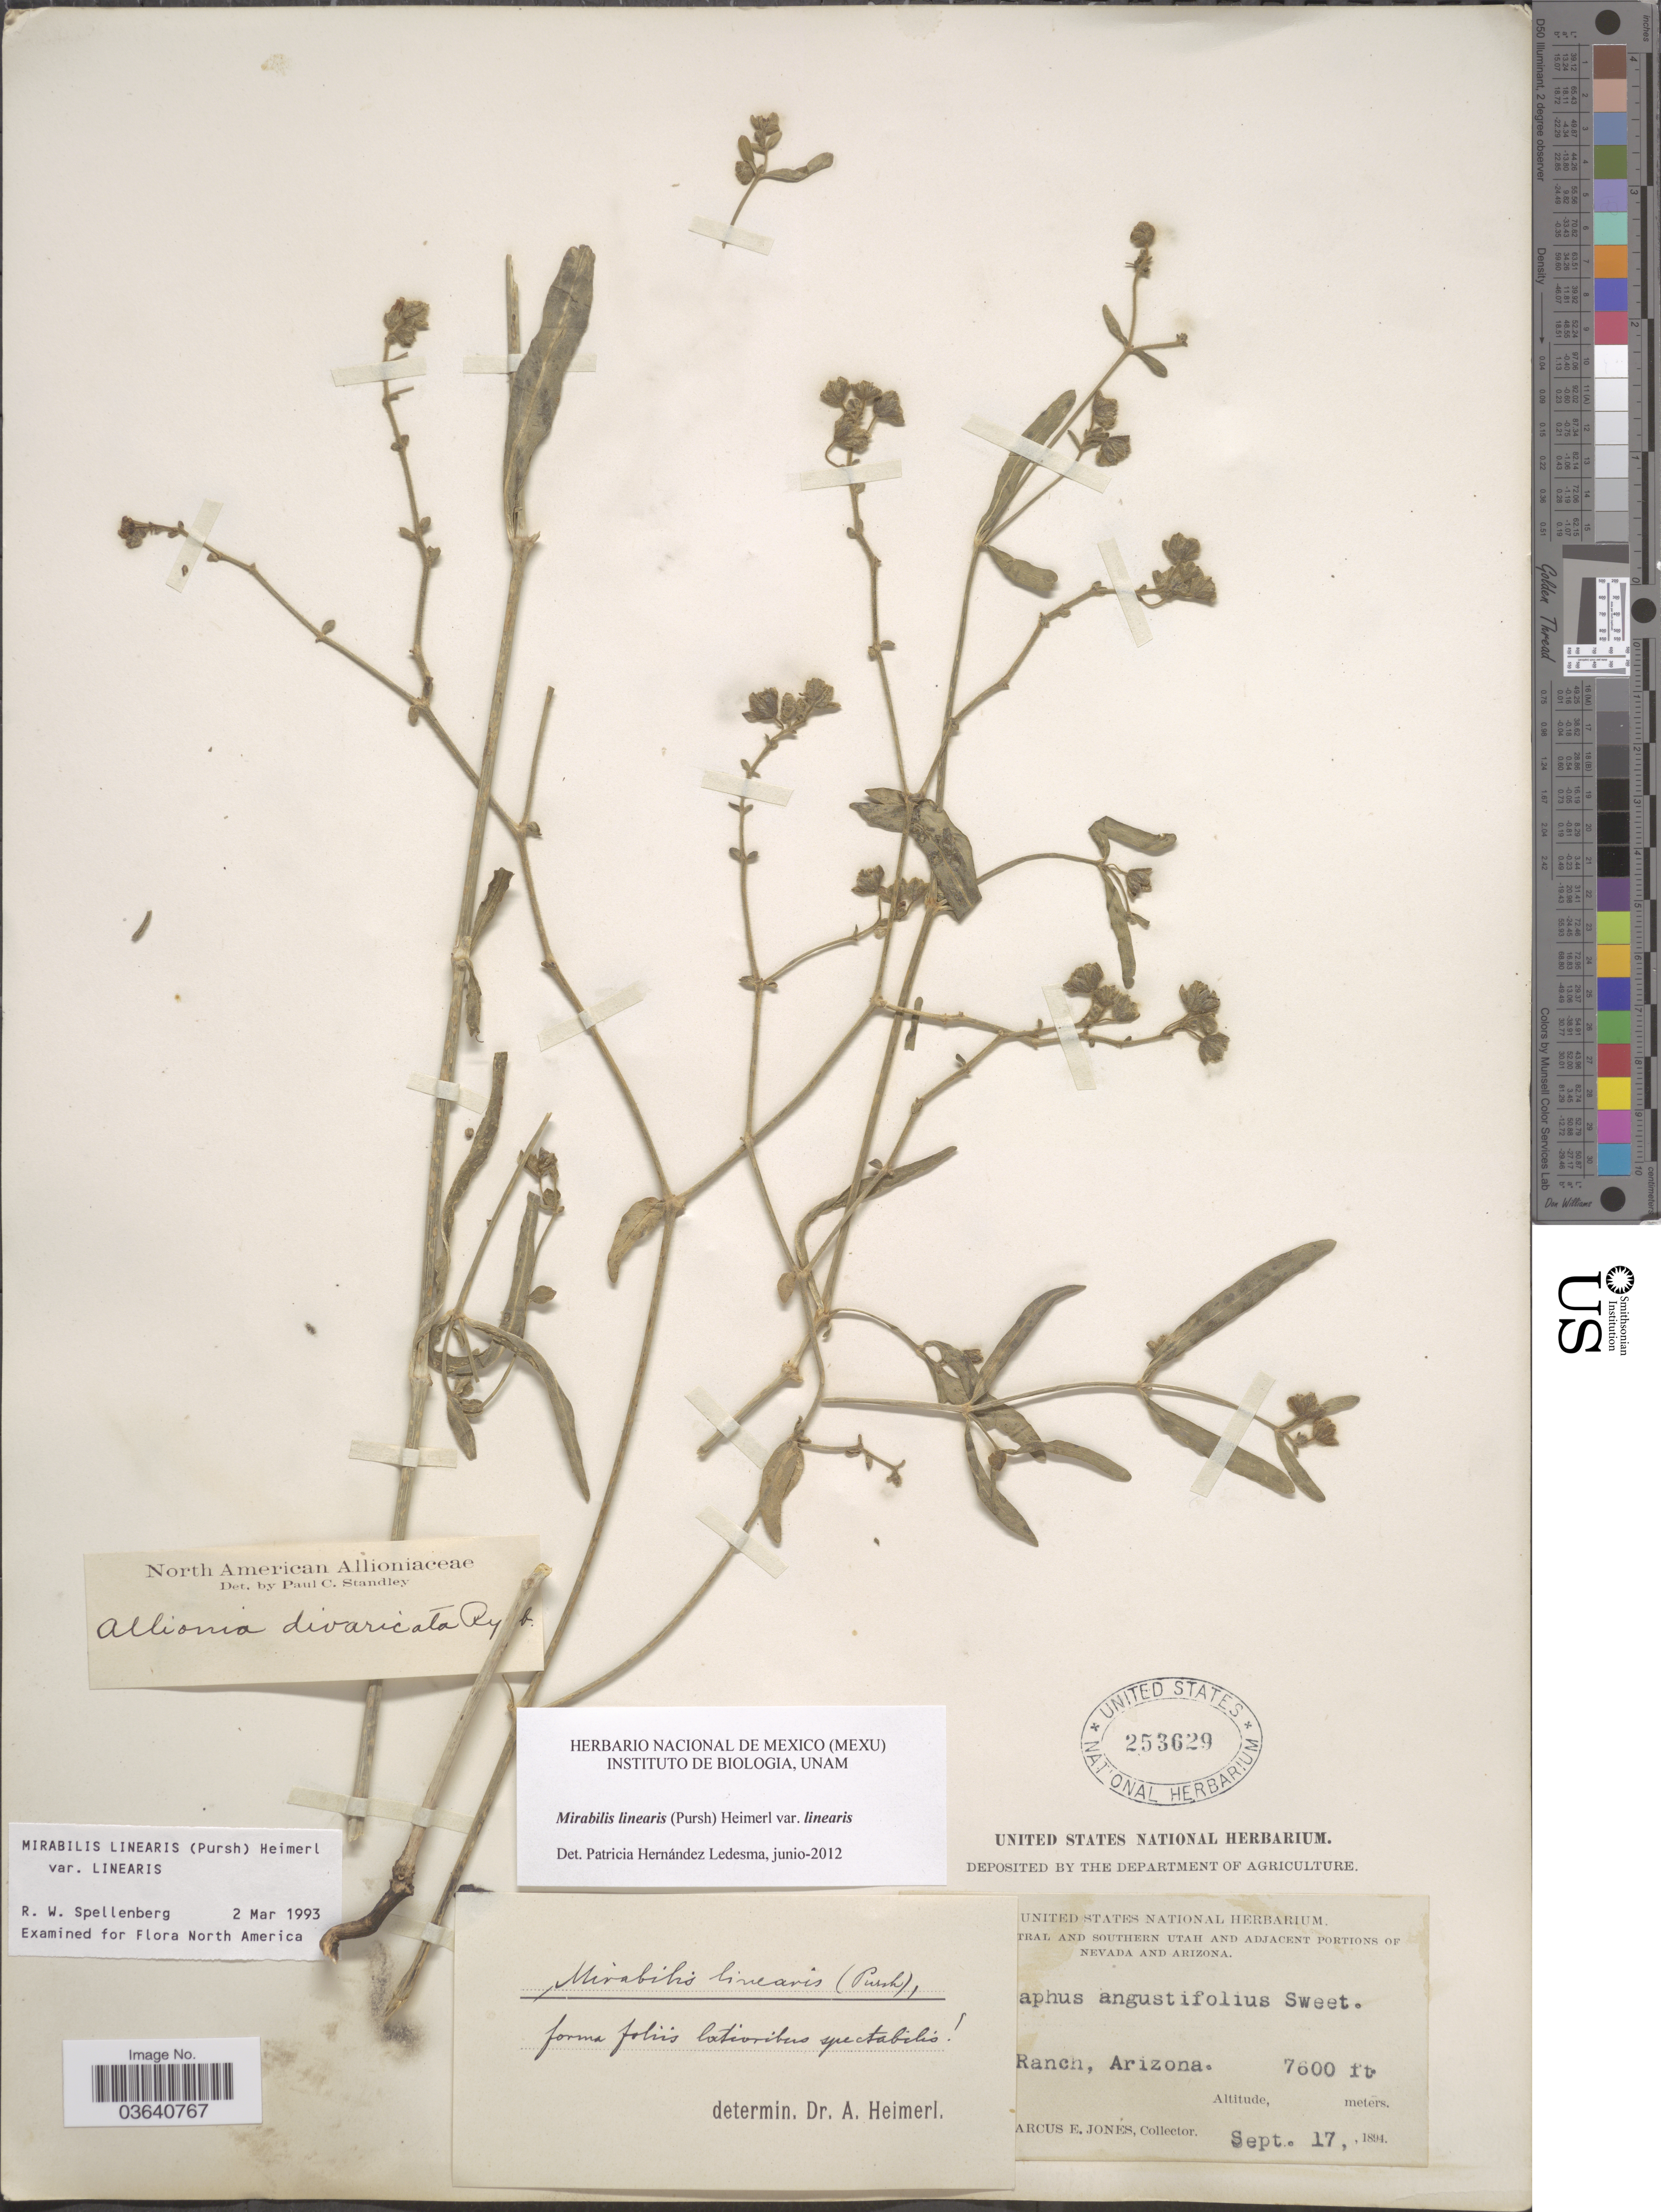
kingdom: Plantae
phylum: Tracheophyta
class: Magnoliopsida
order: Caryophyllales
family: Nyctaginaceae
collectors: M. E. Jones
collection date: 1894-09-17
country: United States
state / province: Arizona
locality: [illegible text] Ranch.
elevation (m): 2316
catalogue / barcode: US 253629